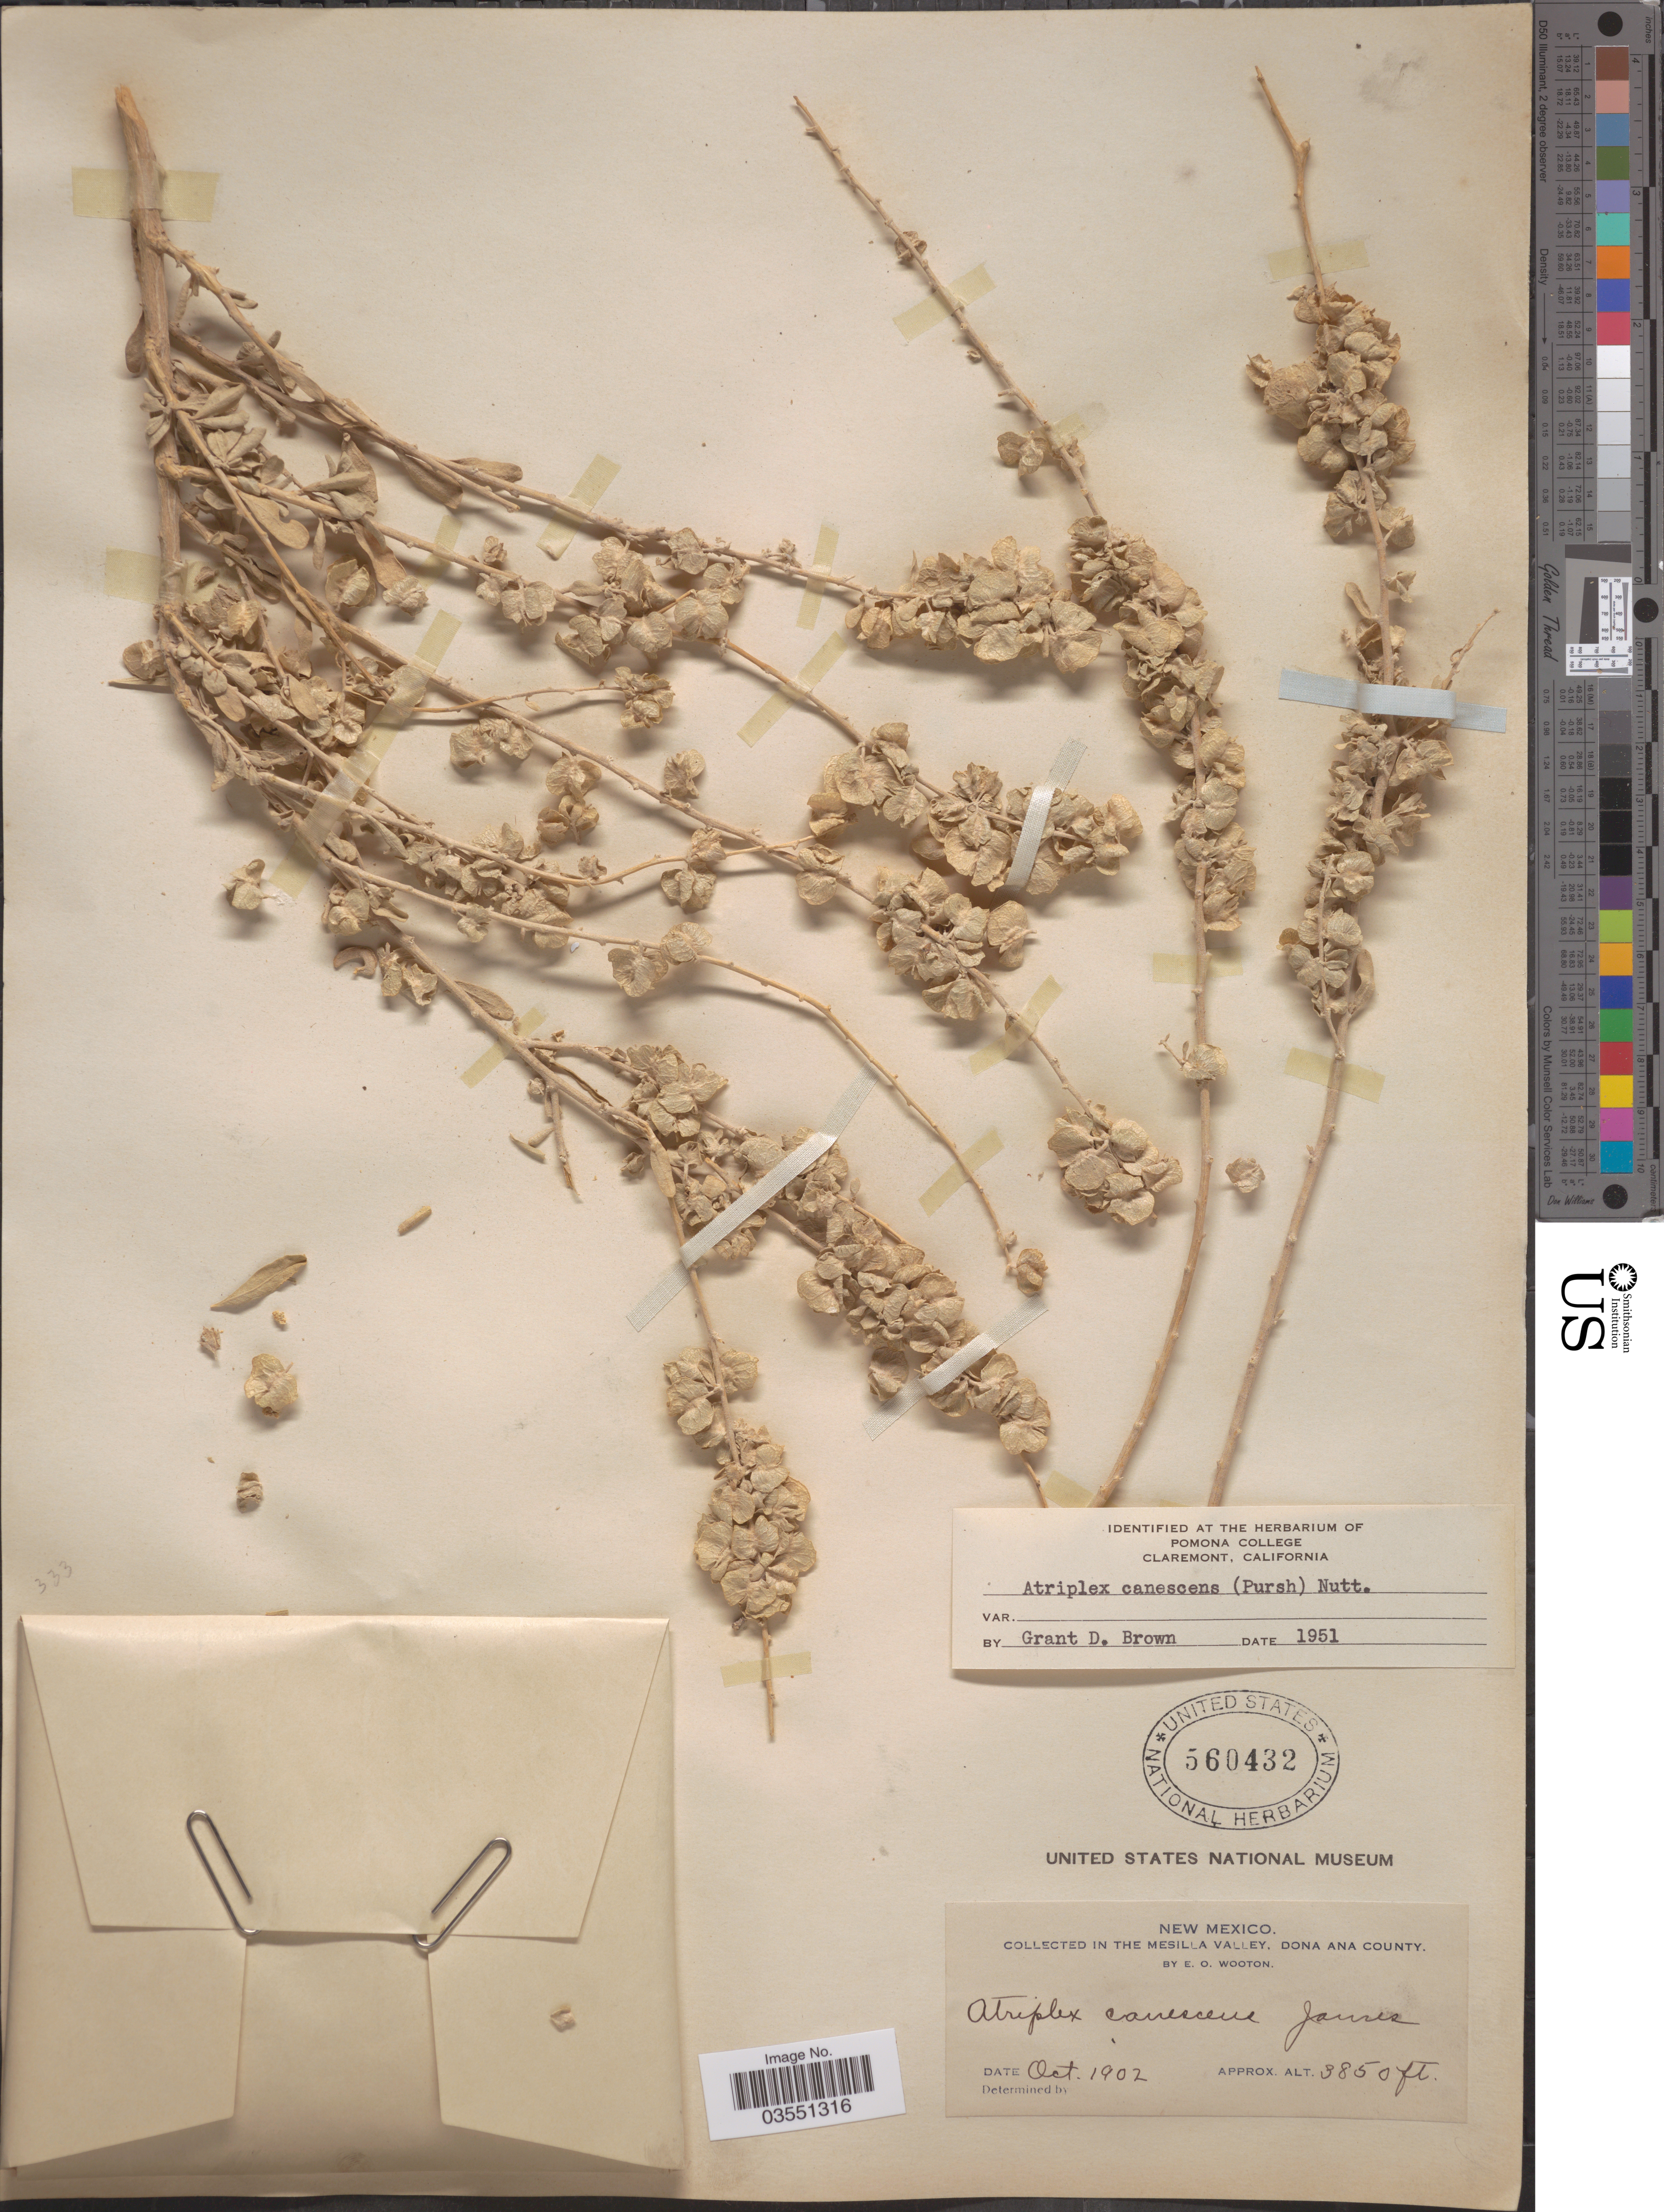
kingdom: Plantae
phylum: Tracheophyta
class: Magnoliopsida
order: Caryophyllales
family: Amaranthaceae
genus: Atriplex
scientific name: Atriplex canescens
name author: (Pursh) Nutt.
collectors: E. O. Wooton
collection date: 1902-10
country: United States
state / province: New Mexico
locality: In the Mesilla Valley, Dona Ana County.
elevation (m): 1173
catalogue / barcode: US 560432